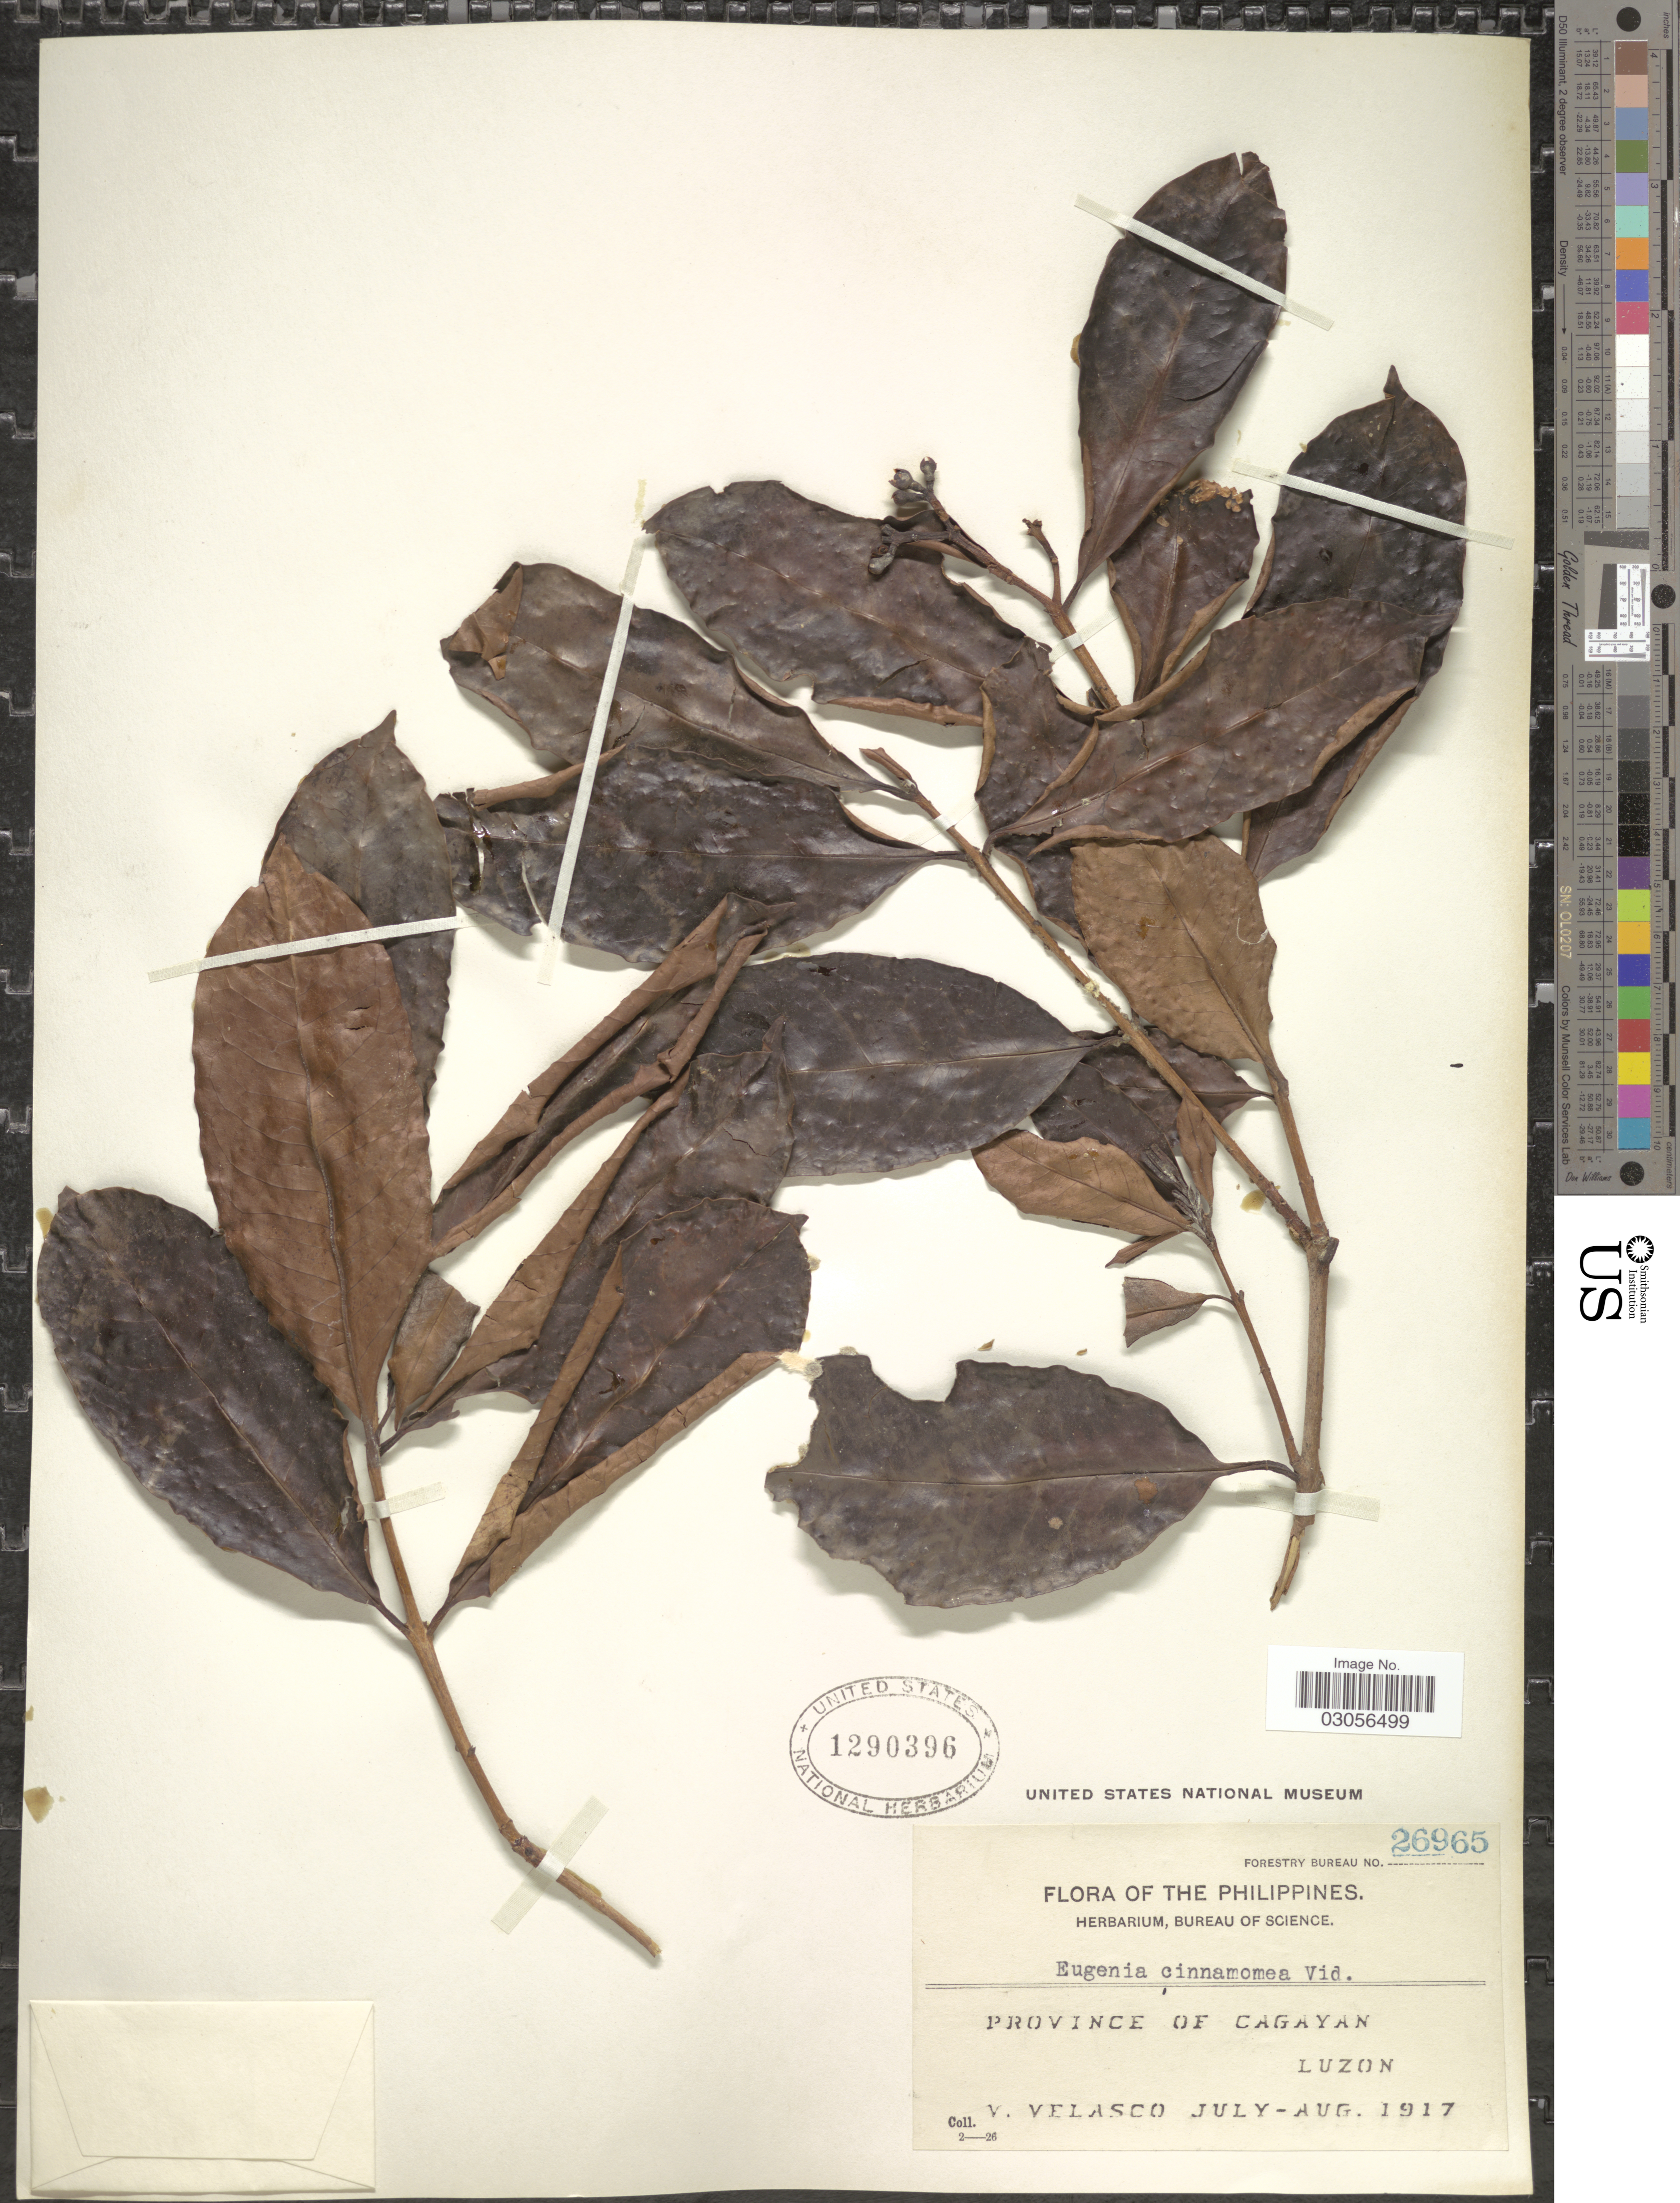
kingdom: Plantae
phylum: Tracheophyta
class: Magnoliopsida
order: Myrtales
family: Myrtaceae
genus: Syzygium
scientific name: Syzygium cinnamomeum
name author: (Vidal) Merr.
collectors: V. Velasco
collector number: Forestry Bureau 26965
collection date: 1917-07/1917-08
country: Philippines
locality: Province of Cagayan, Luzon.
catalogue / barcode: US 1290396